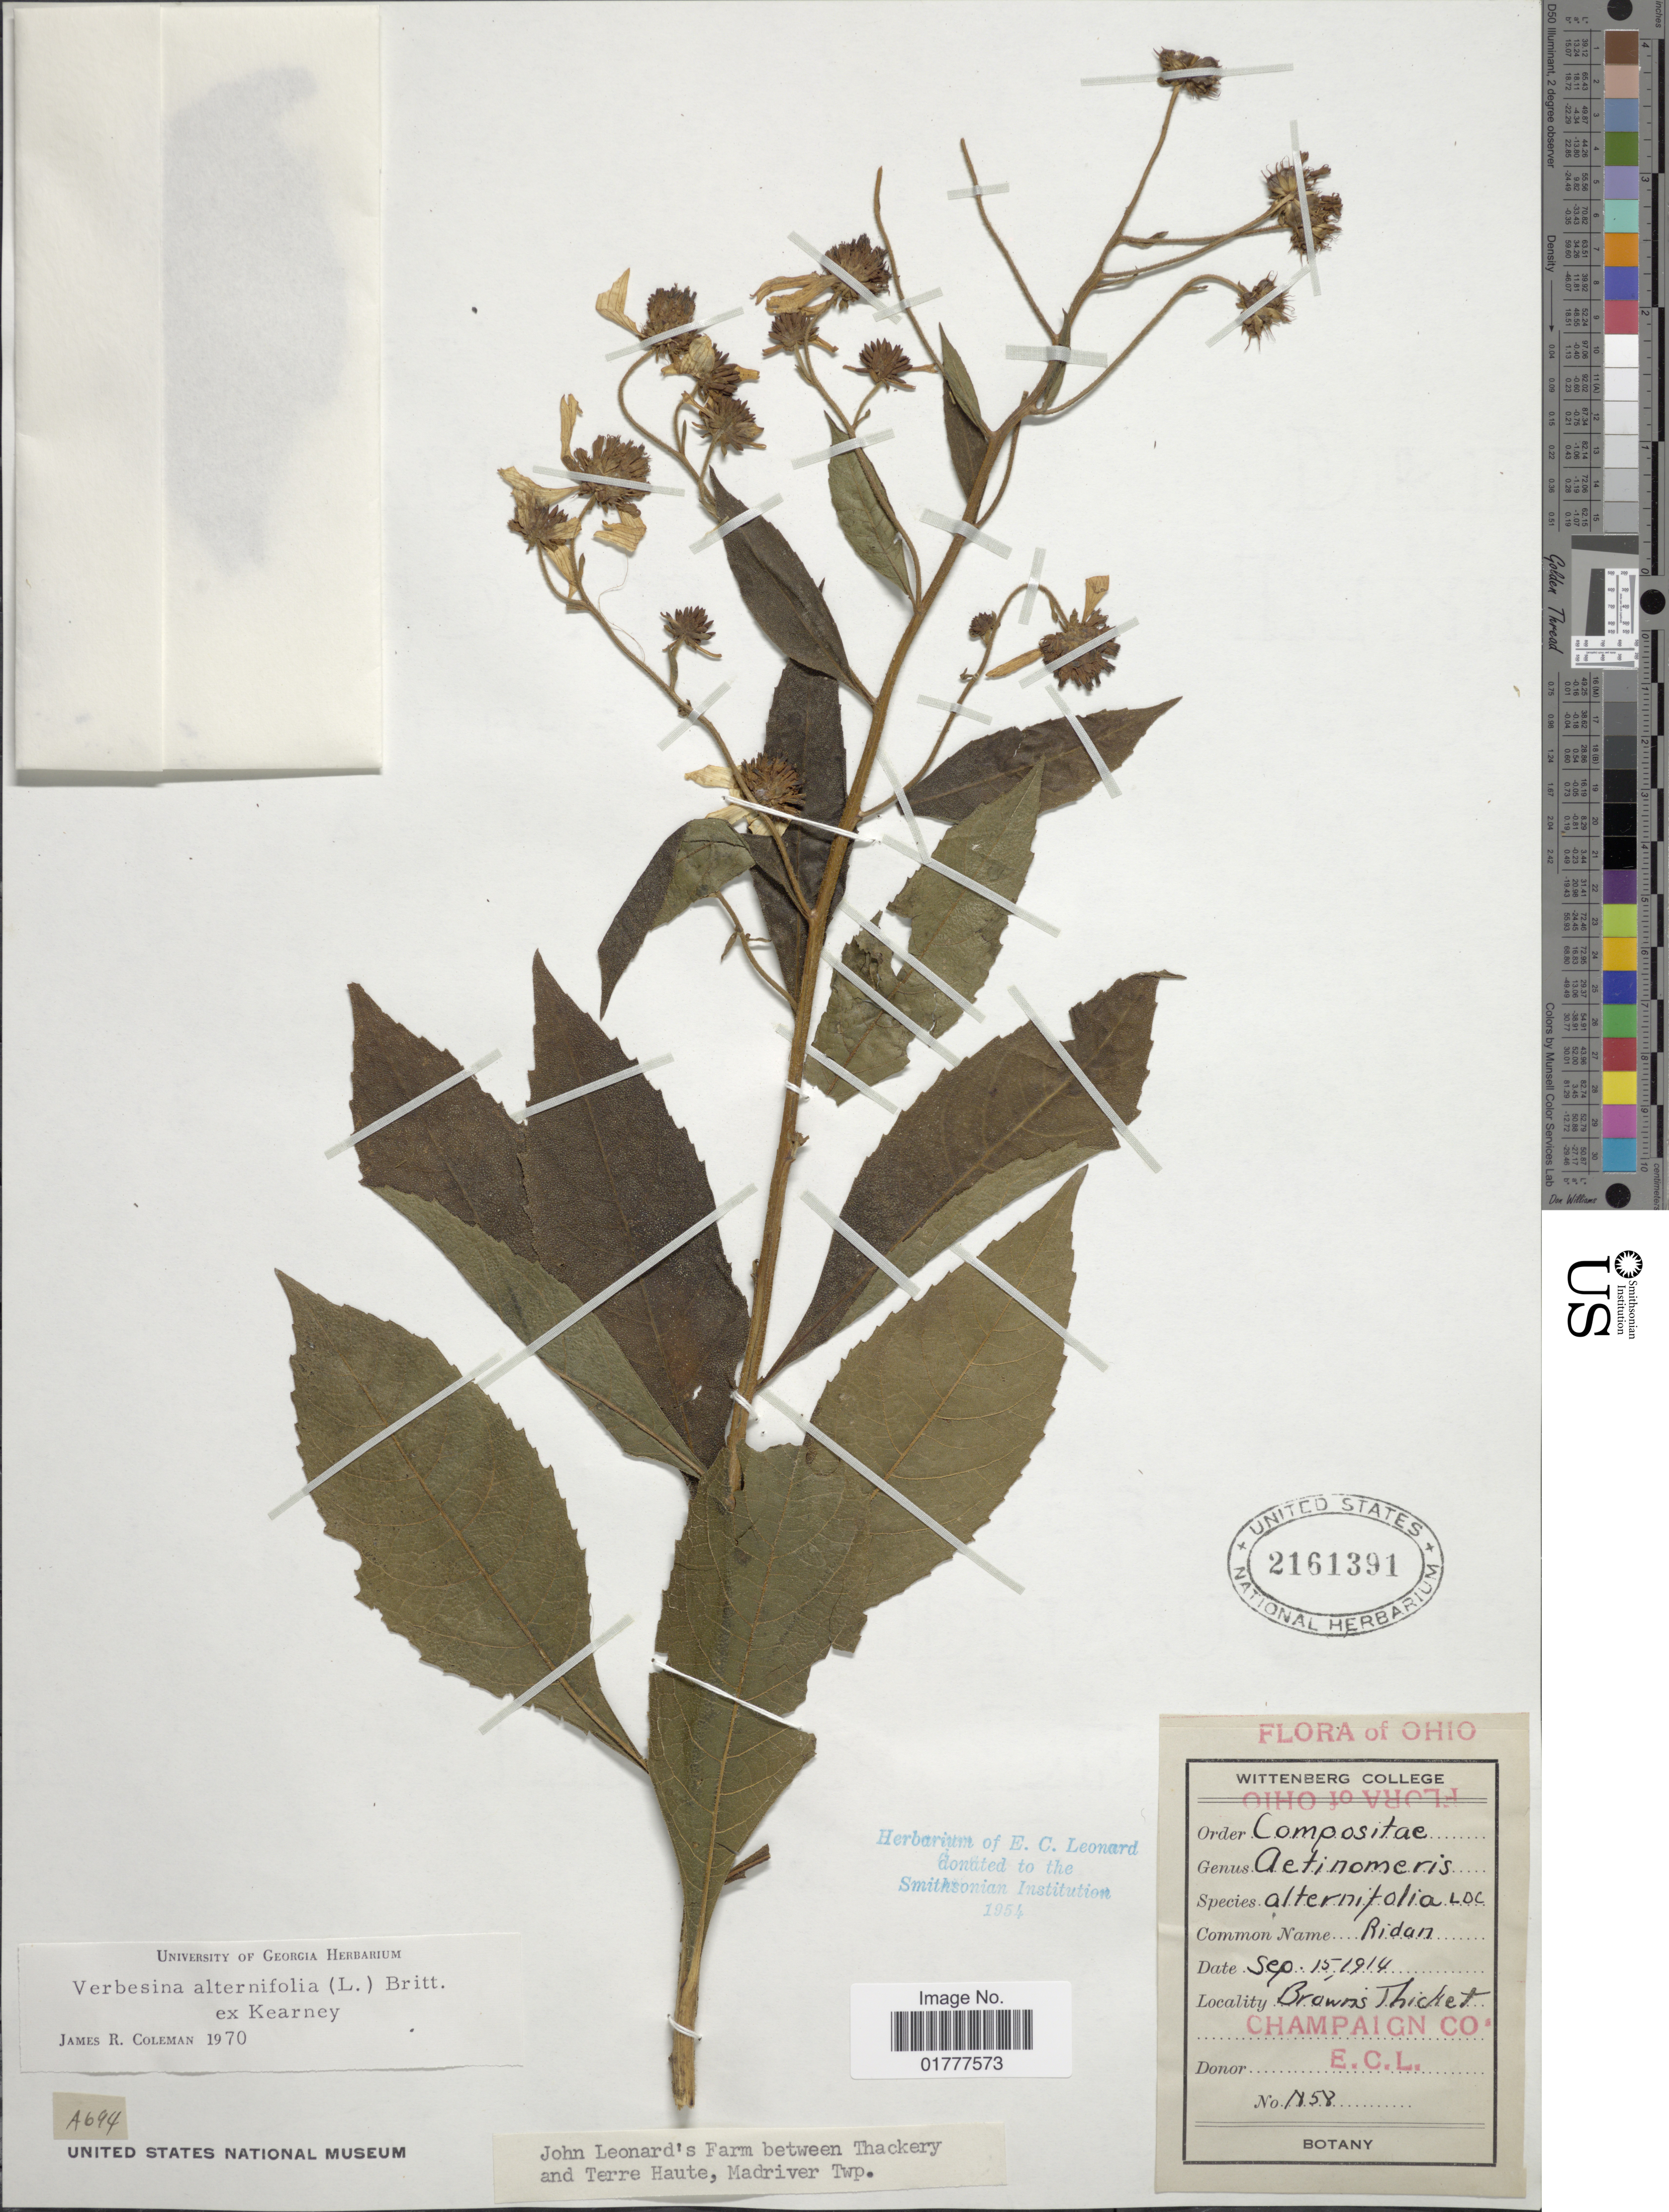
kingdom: Plantae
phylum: Tracheophyta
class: Magnoliopsida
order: Asterales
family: Asteraceae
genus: Actinomeris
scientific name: Actinomeris alternifolia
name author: (L.) DC.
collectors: Wittenberg University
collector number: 1858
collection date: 1914-09-15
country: United States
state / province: Ohio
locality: Browns Thicket, Champaign Co. E. C. L.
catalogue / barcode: US 2161391